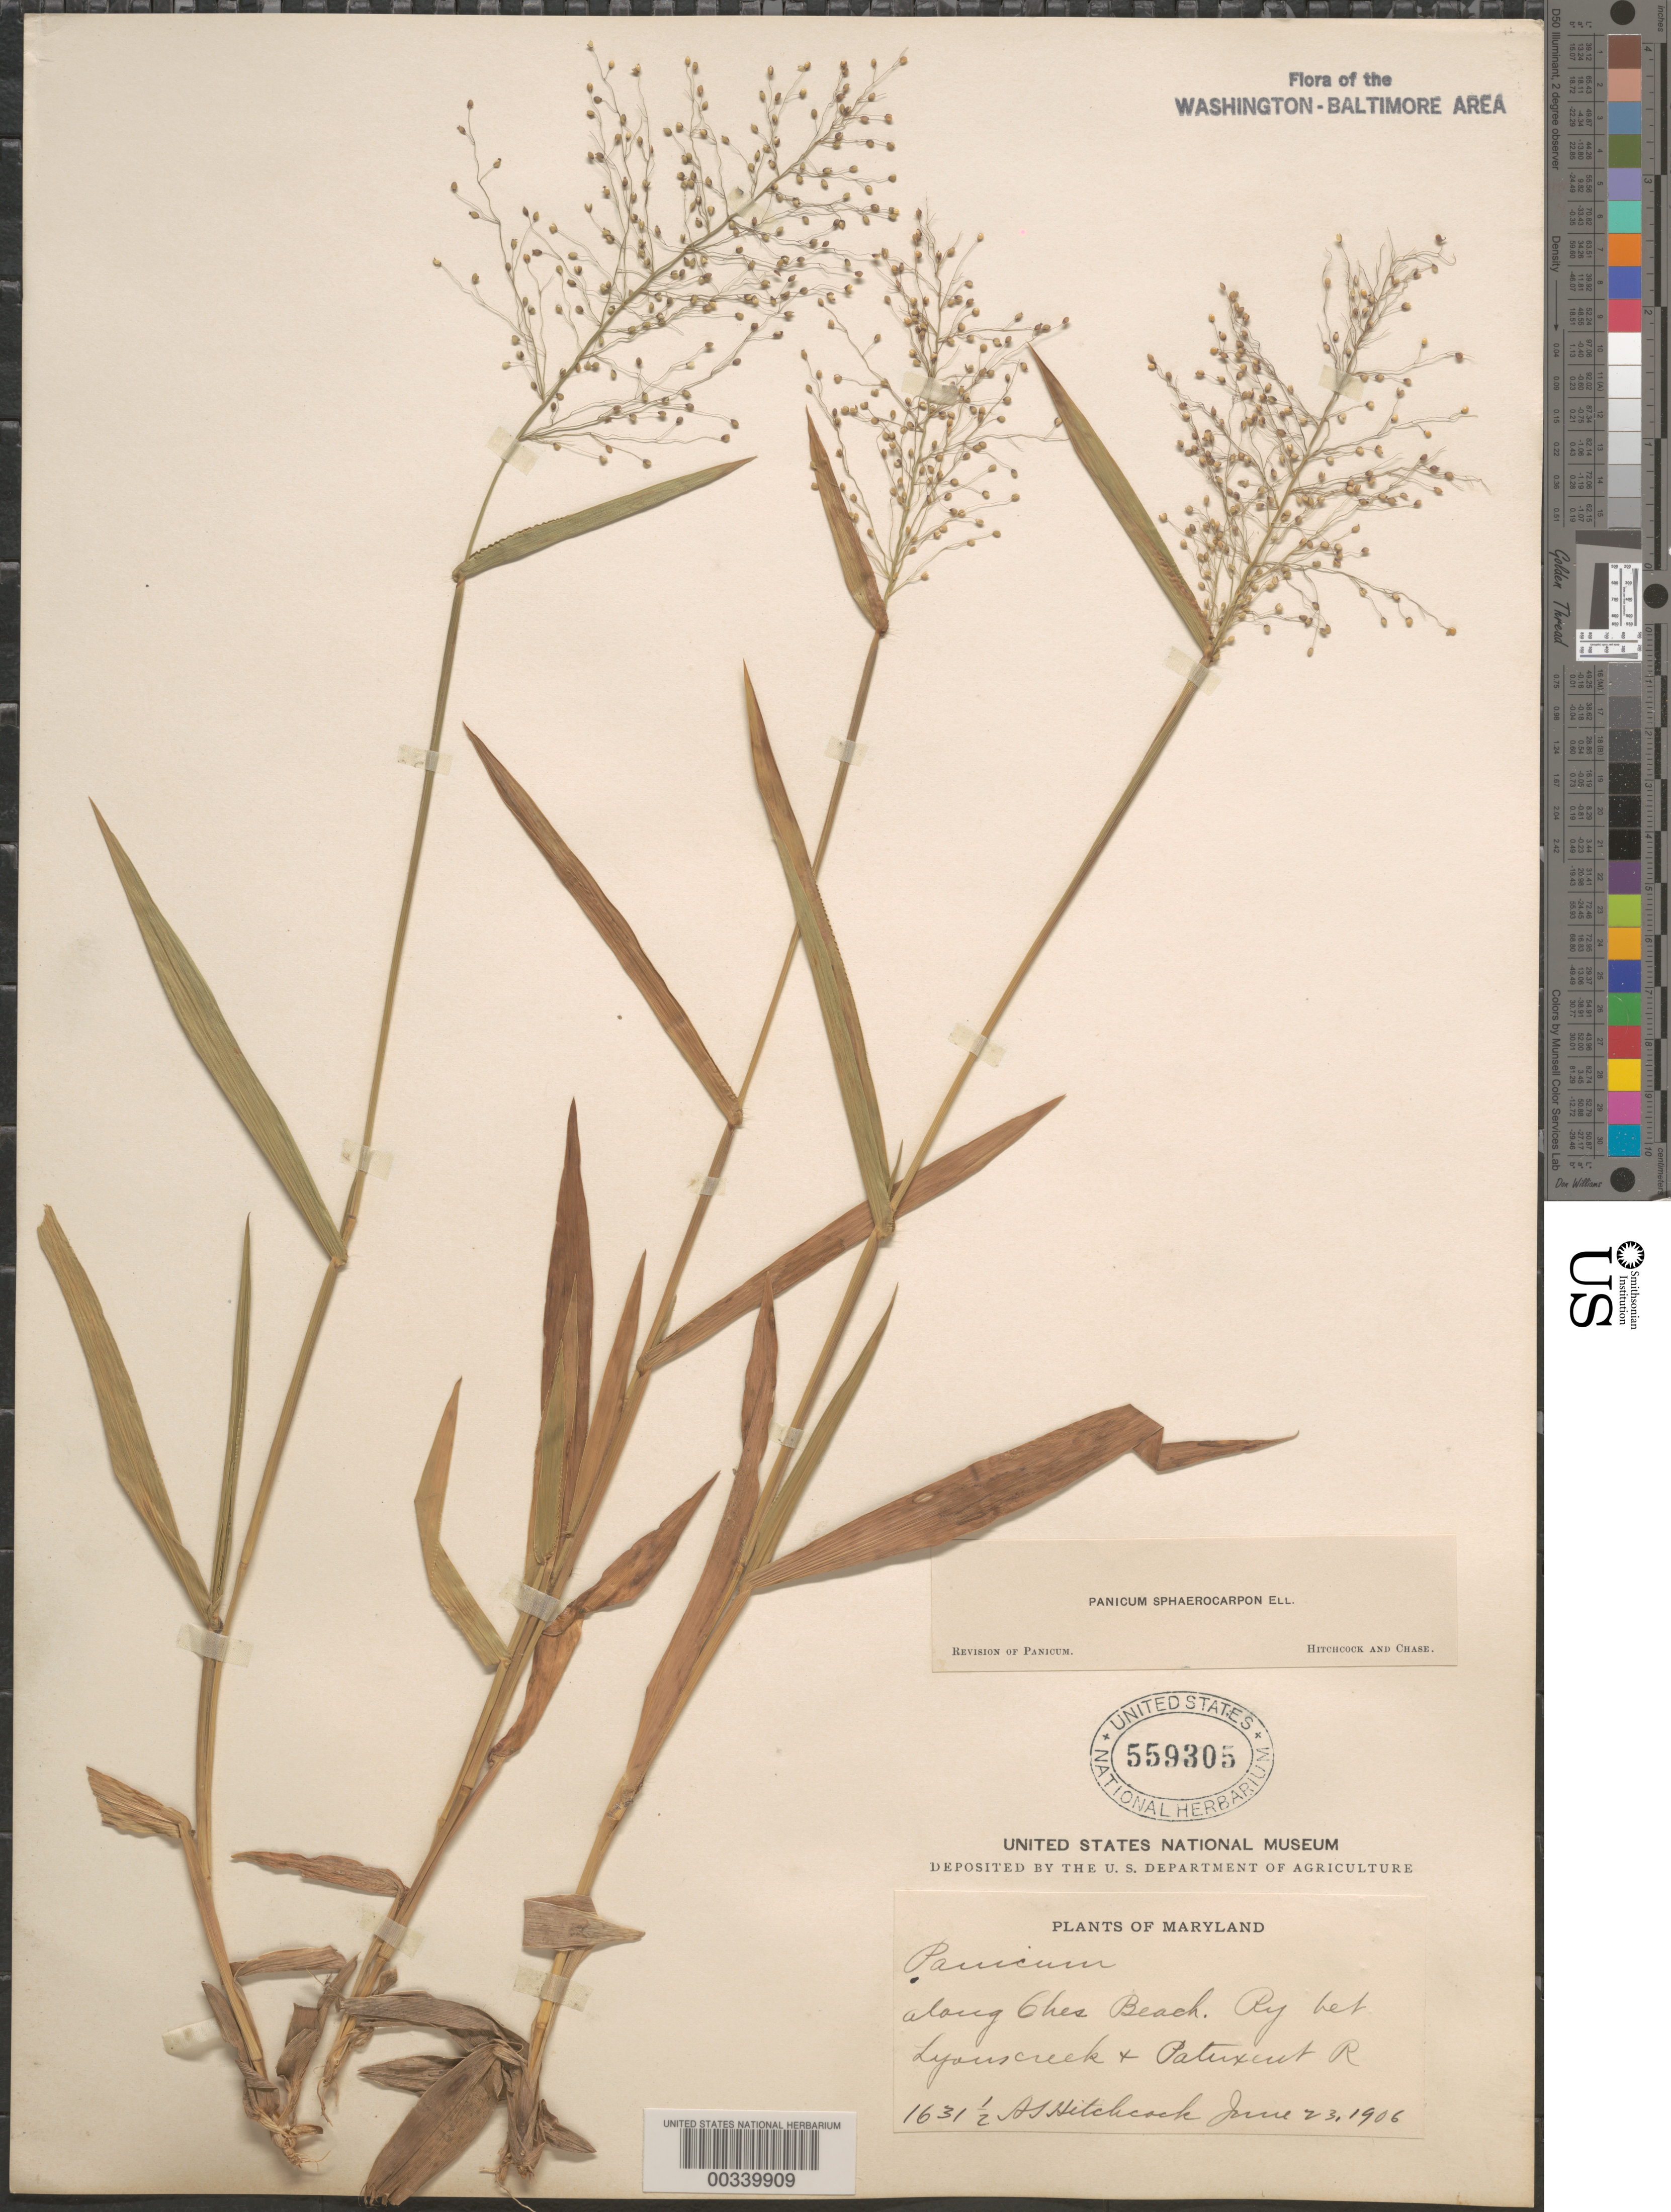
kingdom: Plantae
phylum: Tracheophyta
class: Liliopsida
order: Poales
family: Poaceae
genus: Dichanthelium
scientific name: Dichanthelium sphaerocarpon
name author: (Elliott) Gould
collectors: A. S. Hitchcock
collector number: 1631.5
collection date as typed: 23 Jun 1906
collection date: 1906-06-23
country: United States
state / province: Maryland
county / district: Calvert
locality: Along Chesapeake Beach Railway between Lyons Creek and Patuxent River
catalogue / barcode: US 559305